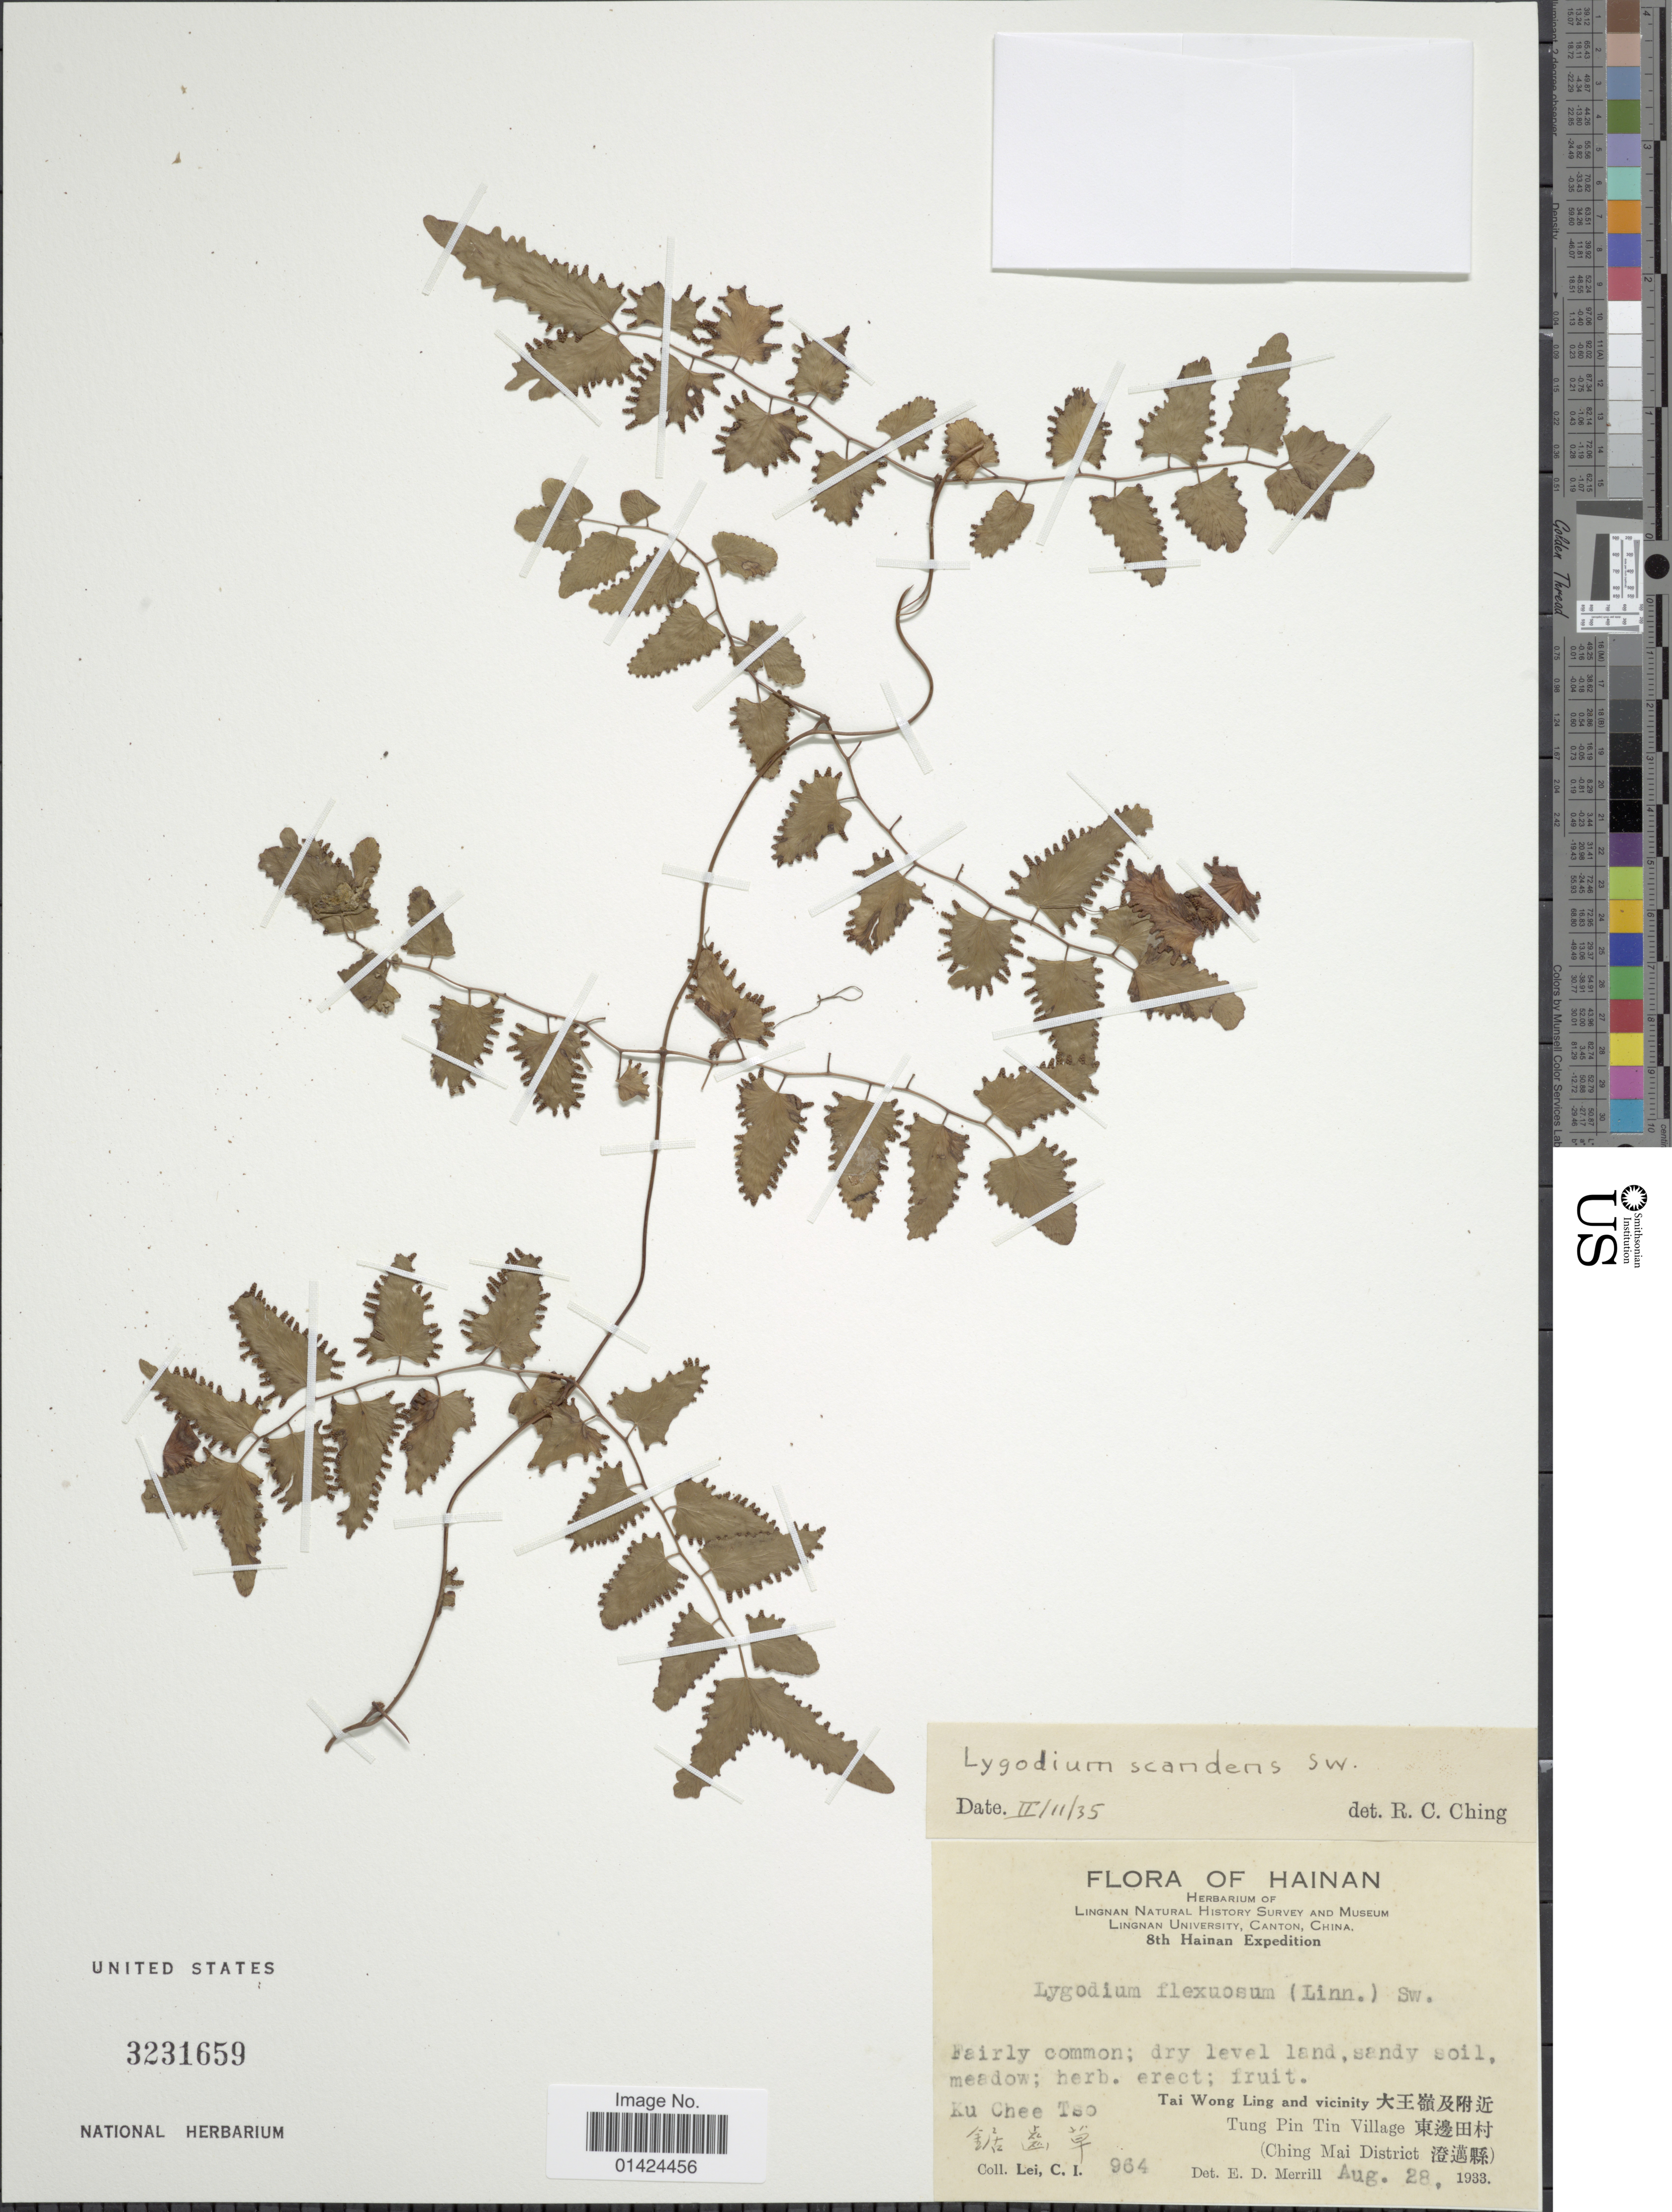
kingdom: Plantae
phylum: Tracheophyta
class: Polypodiopsida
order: Schizaeales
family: Lygodiaceae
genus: Lygodium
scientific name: Lygodium microphyllum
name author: (Cav.) R. Br.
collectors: C. I. Lei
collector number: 964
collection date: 1933-08-28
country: China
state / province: Hainan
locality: Tai Wong Ling and vicinity. Tung Pin Tin Vilage (Ching Mai District) Ku Chee Tso.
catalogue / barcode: US 3231659